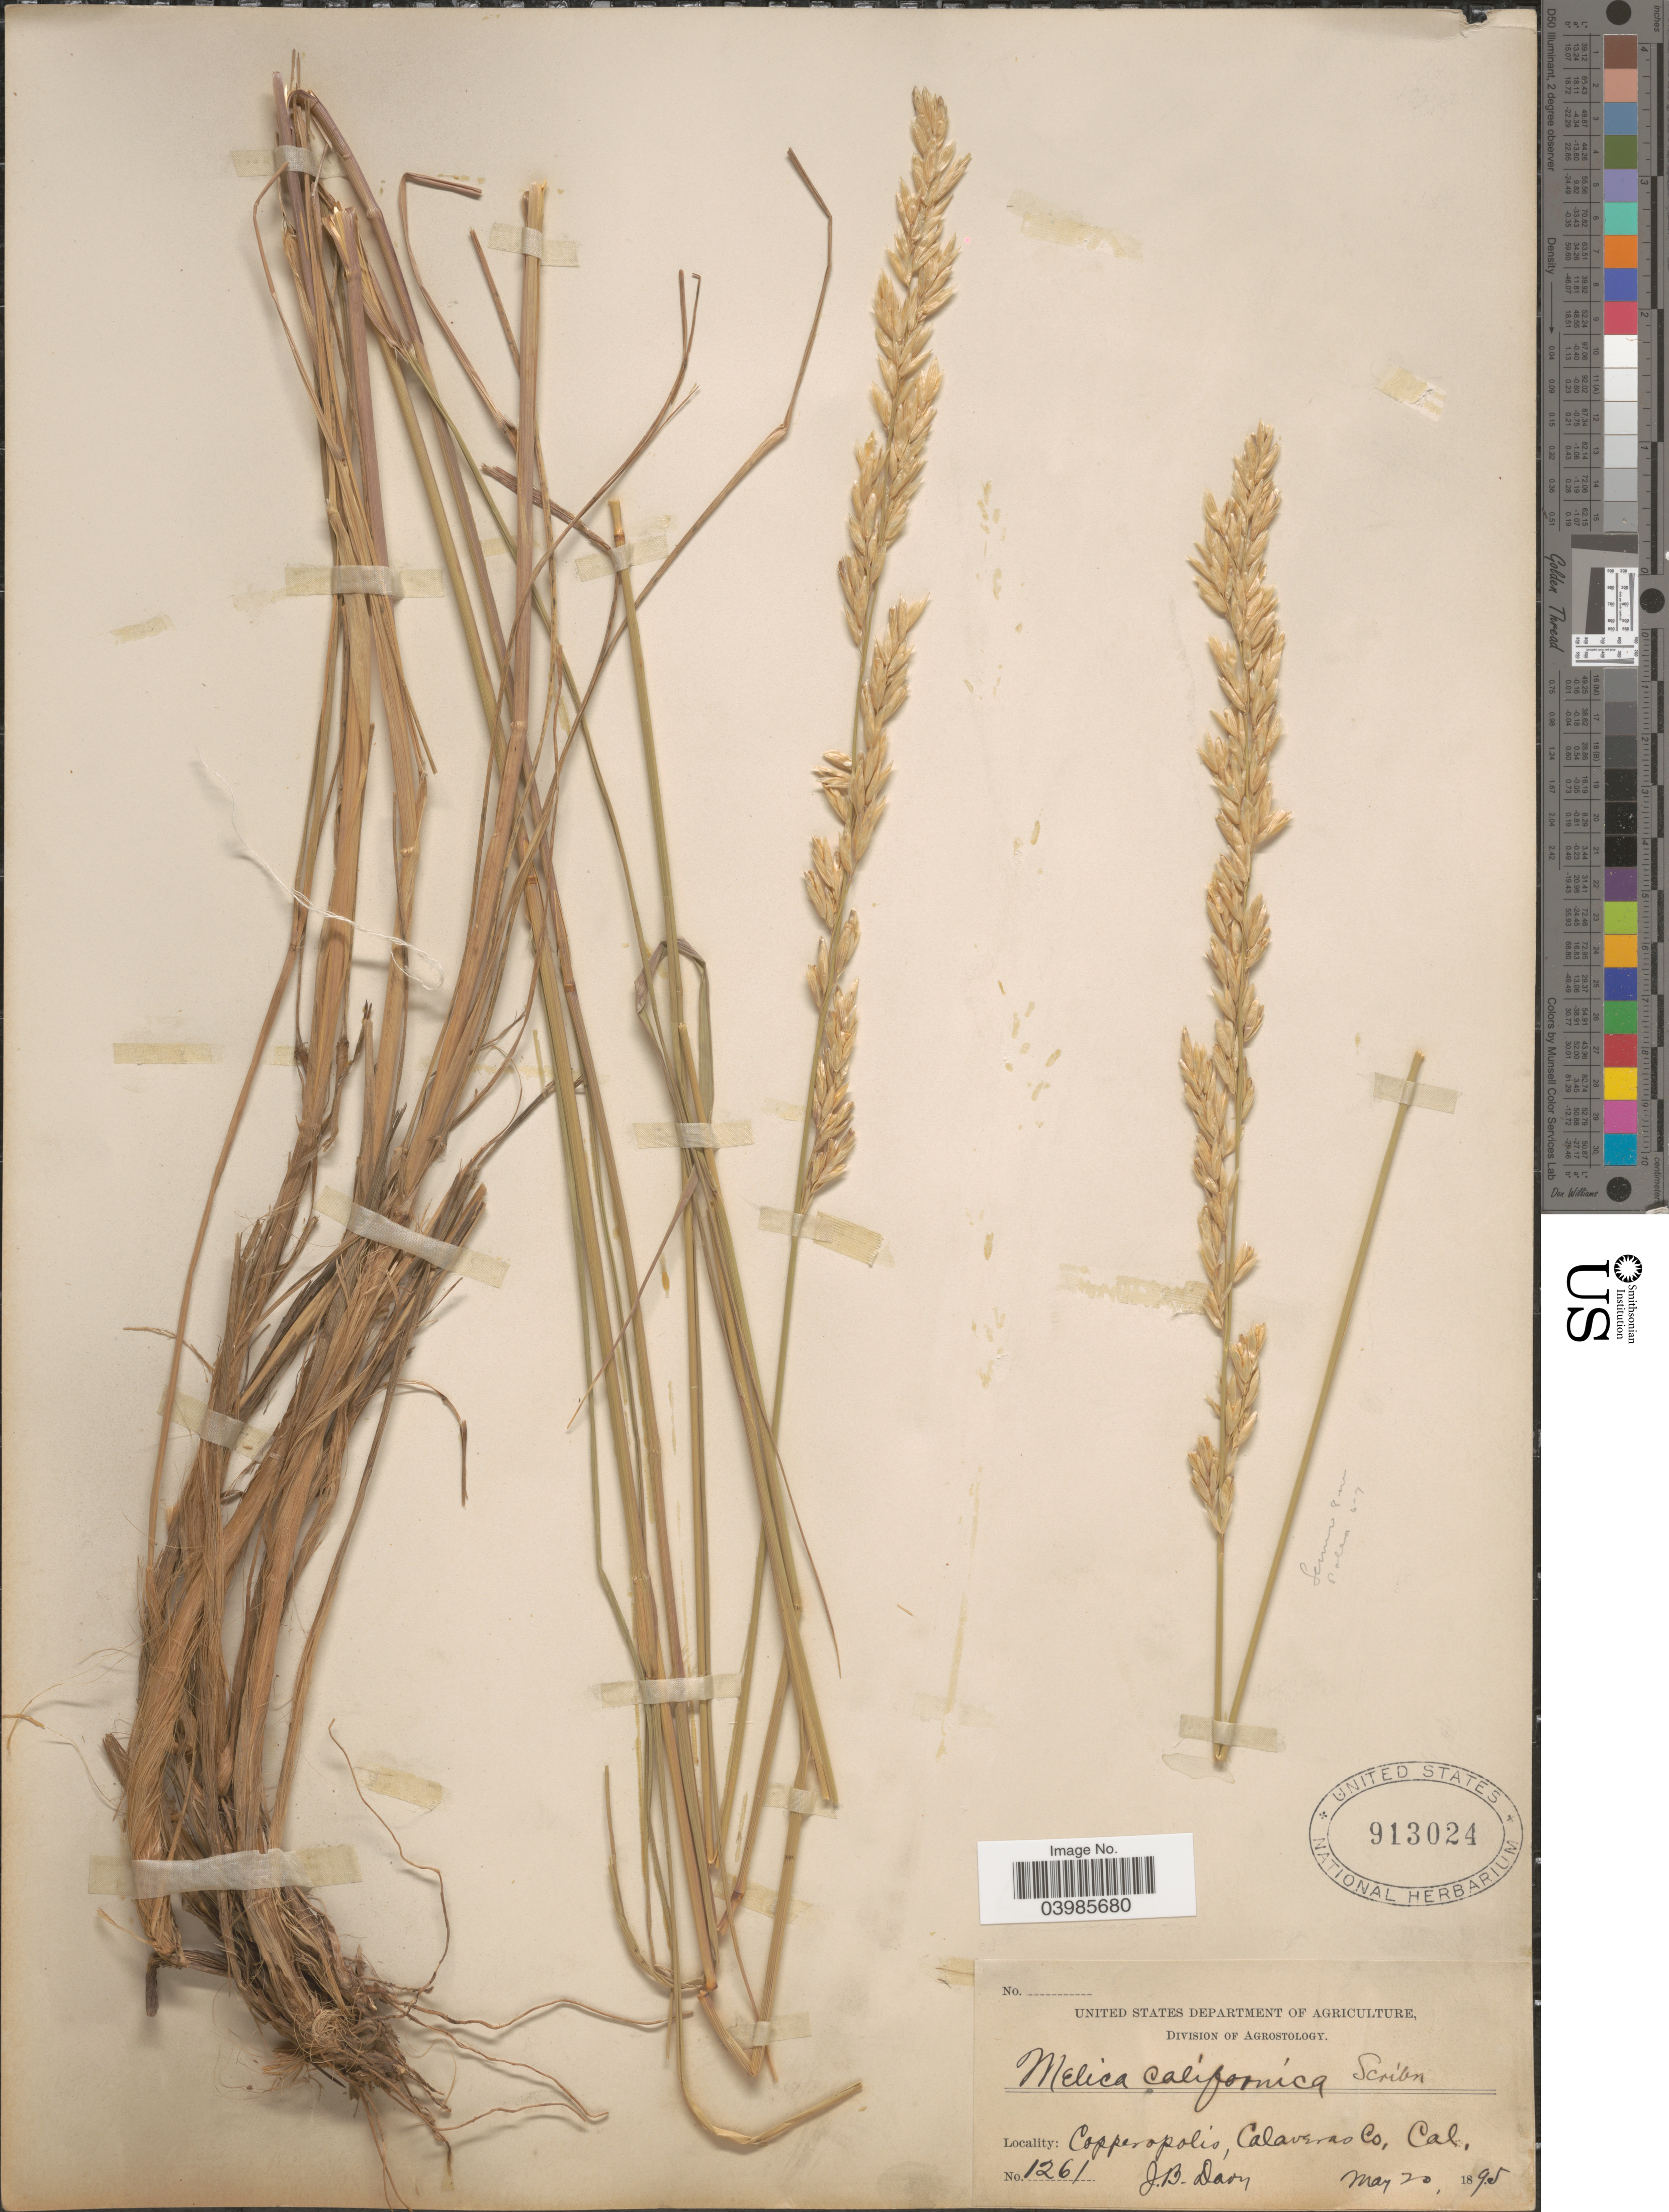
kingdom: Plantae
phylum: Tracheophyta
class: Liliopsida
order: Poales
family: Poaceae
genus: Melica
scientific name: Melica californica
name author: Scribn.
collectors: J. Burtt Davy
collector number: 1261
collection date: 1895-05-20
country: United States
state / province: California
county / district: Calaveras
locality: Copperopolis, Calaveras Co.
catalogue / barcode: US 913024